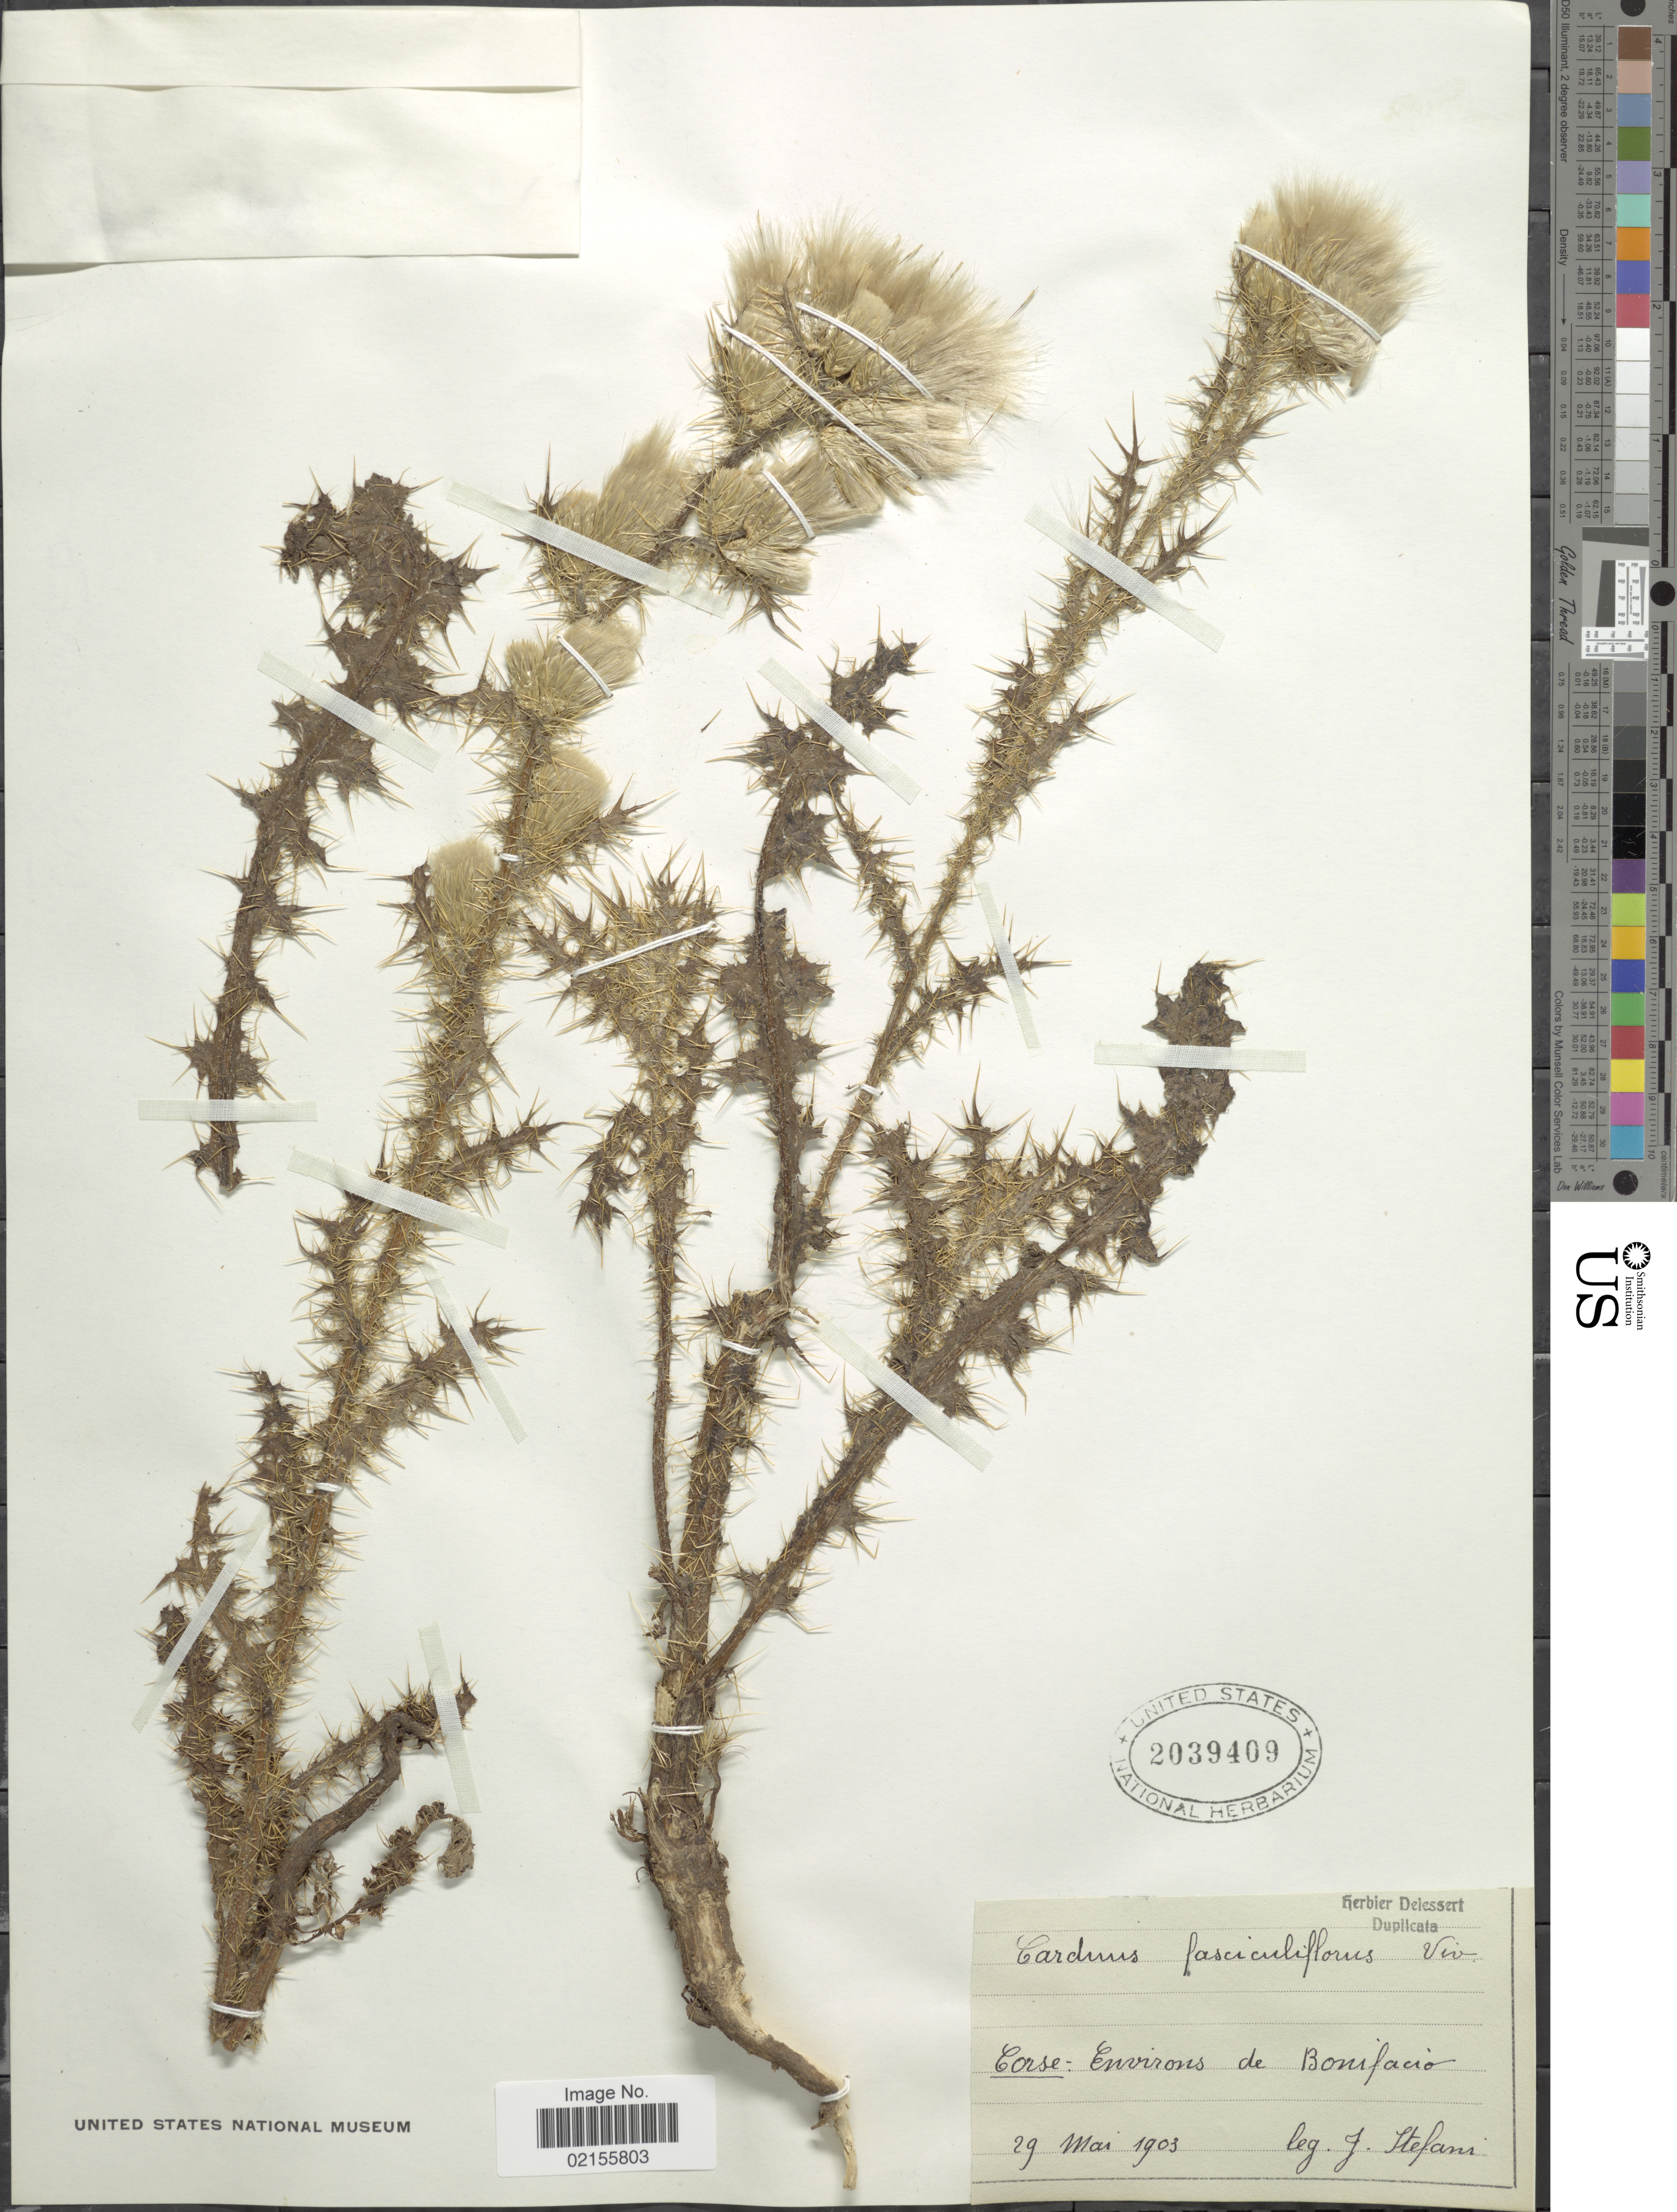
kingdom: Plantae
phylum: Tracheophyta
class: Magnoliopsida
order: Asterales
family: Asteraceae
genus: Carduus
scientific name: Carduus fasciculiflorus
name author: Viv.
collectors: J. Stefani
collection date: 1903-05-29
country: France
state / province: Corsica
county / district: Corse-du-Sud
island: Corse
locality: Corse: Environs de Bonifacio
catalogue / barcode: US 2039409